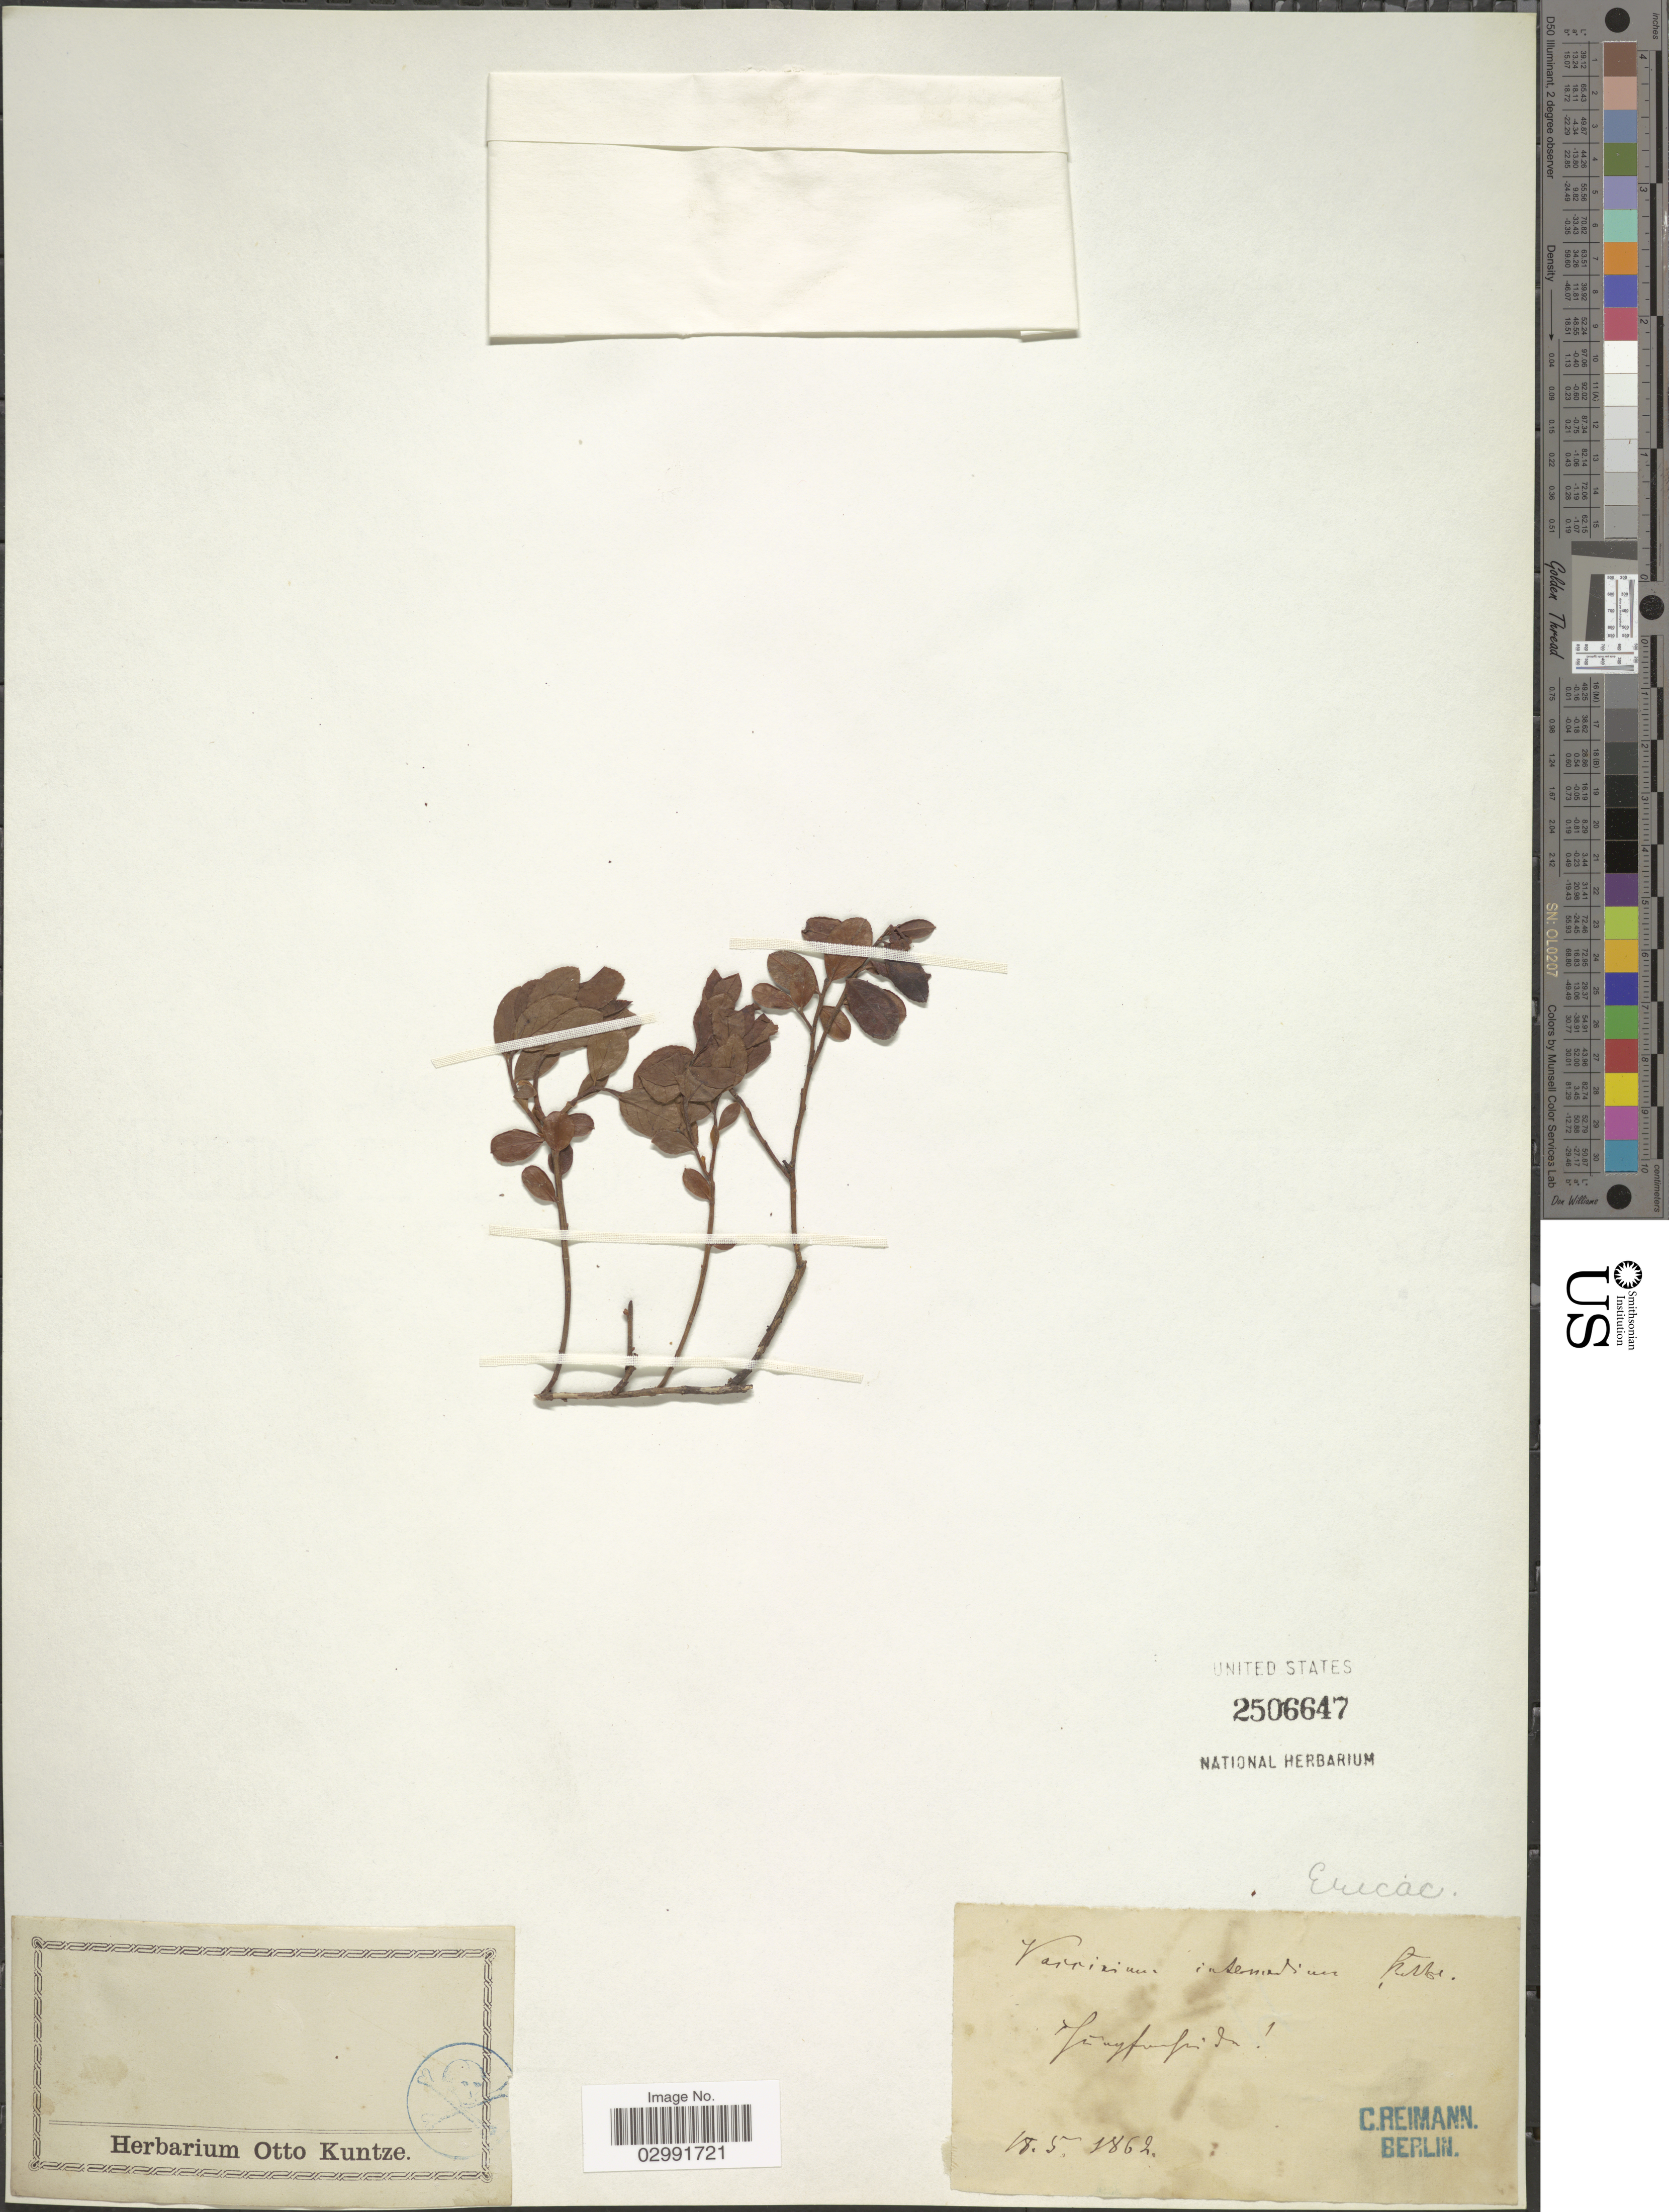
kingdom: Plantae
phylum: Tracheophyta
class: Magnoliopsida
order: Ericales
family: Ericaceae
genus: Vaccinium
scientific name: Vaccinium x intermedium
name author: Ruthe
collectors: C. Reimann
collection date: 1862-05-18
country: Germany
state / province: Berlin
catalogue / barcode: US 2506647